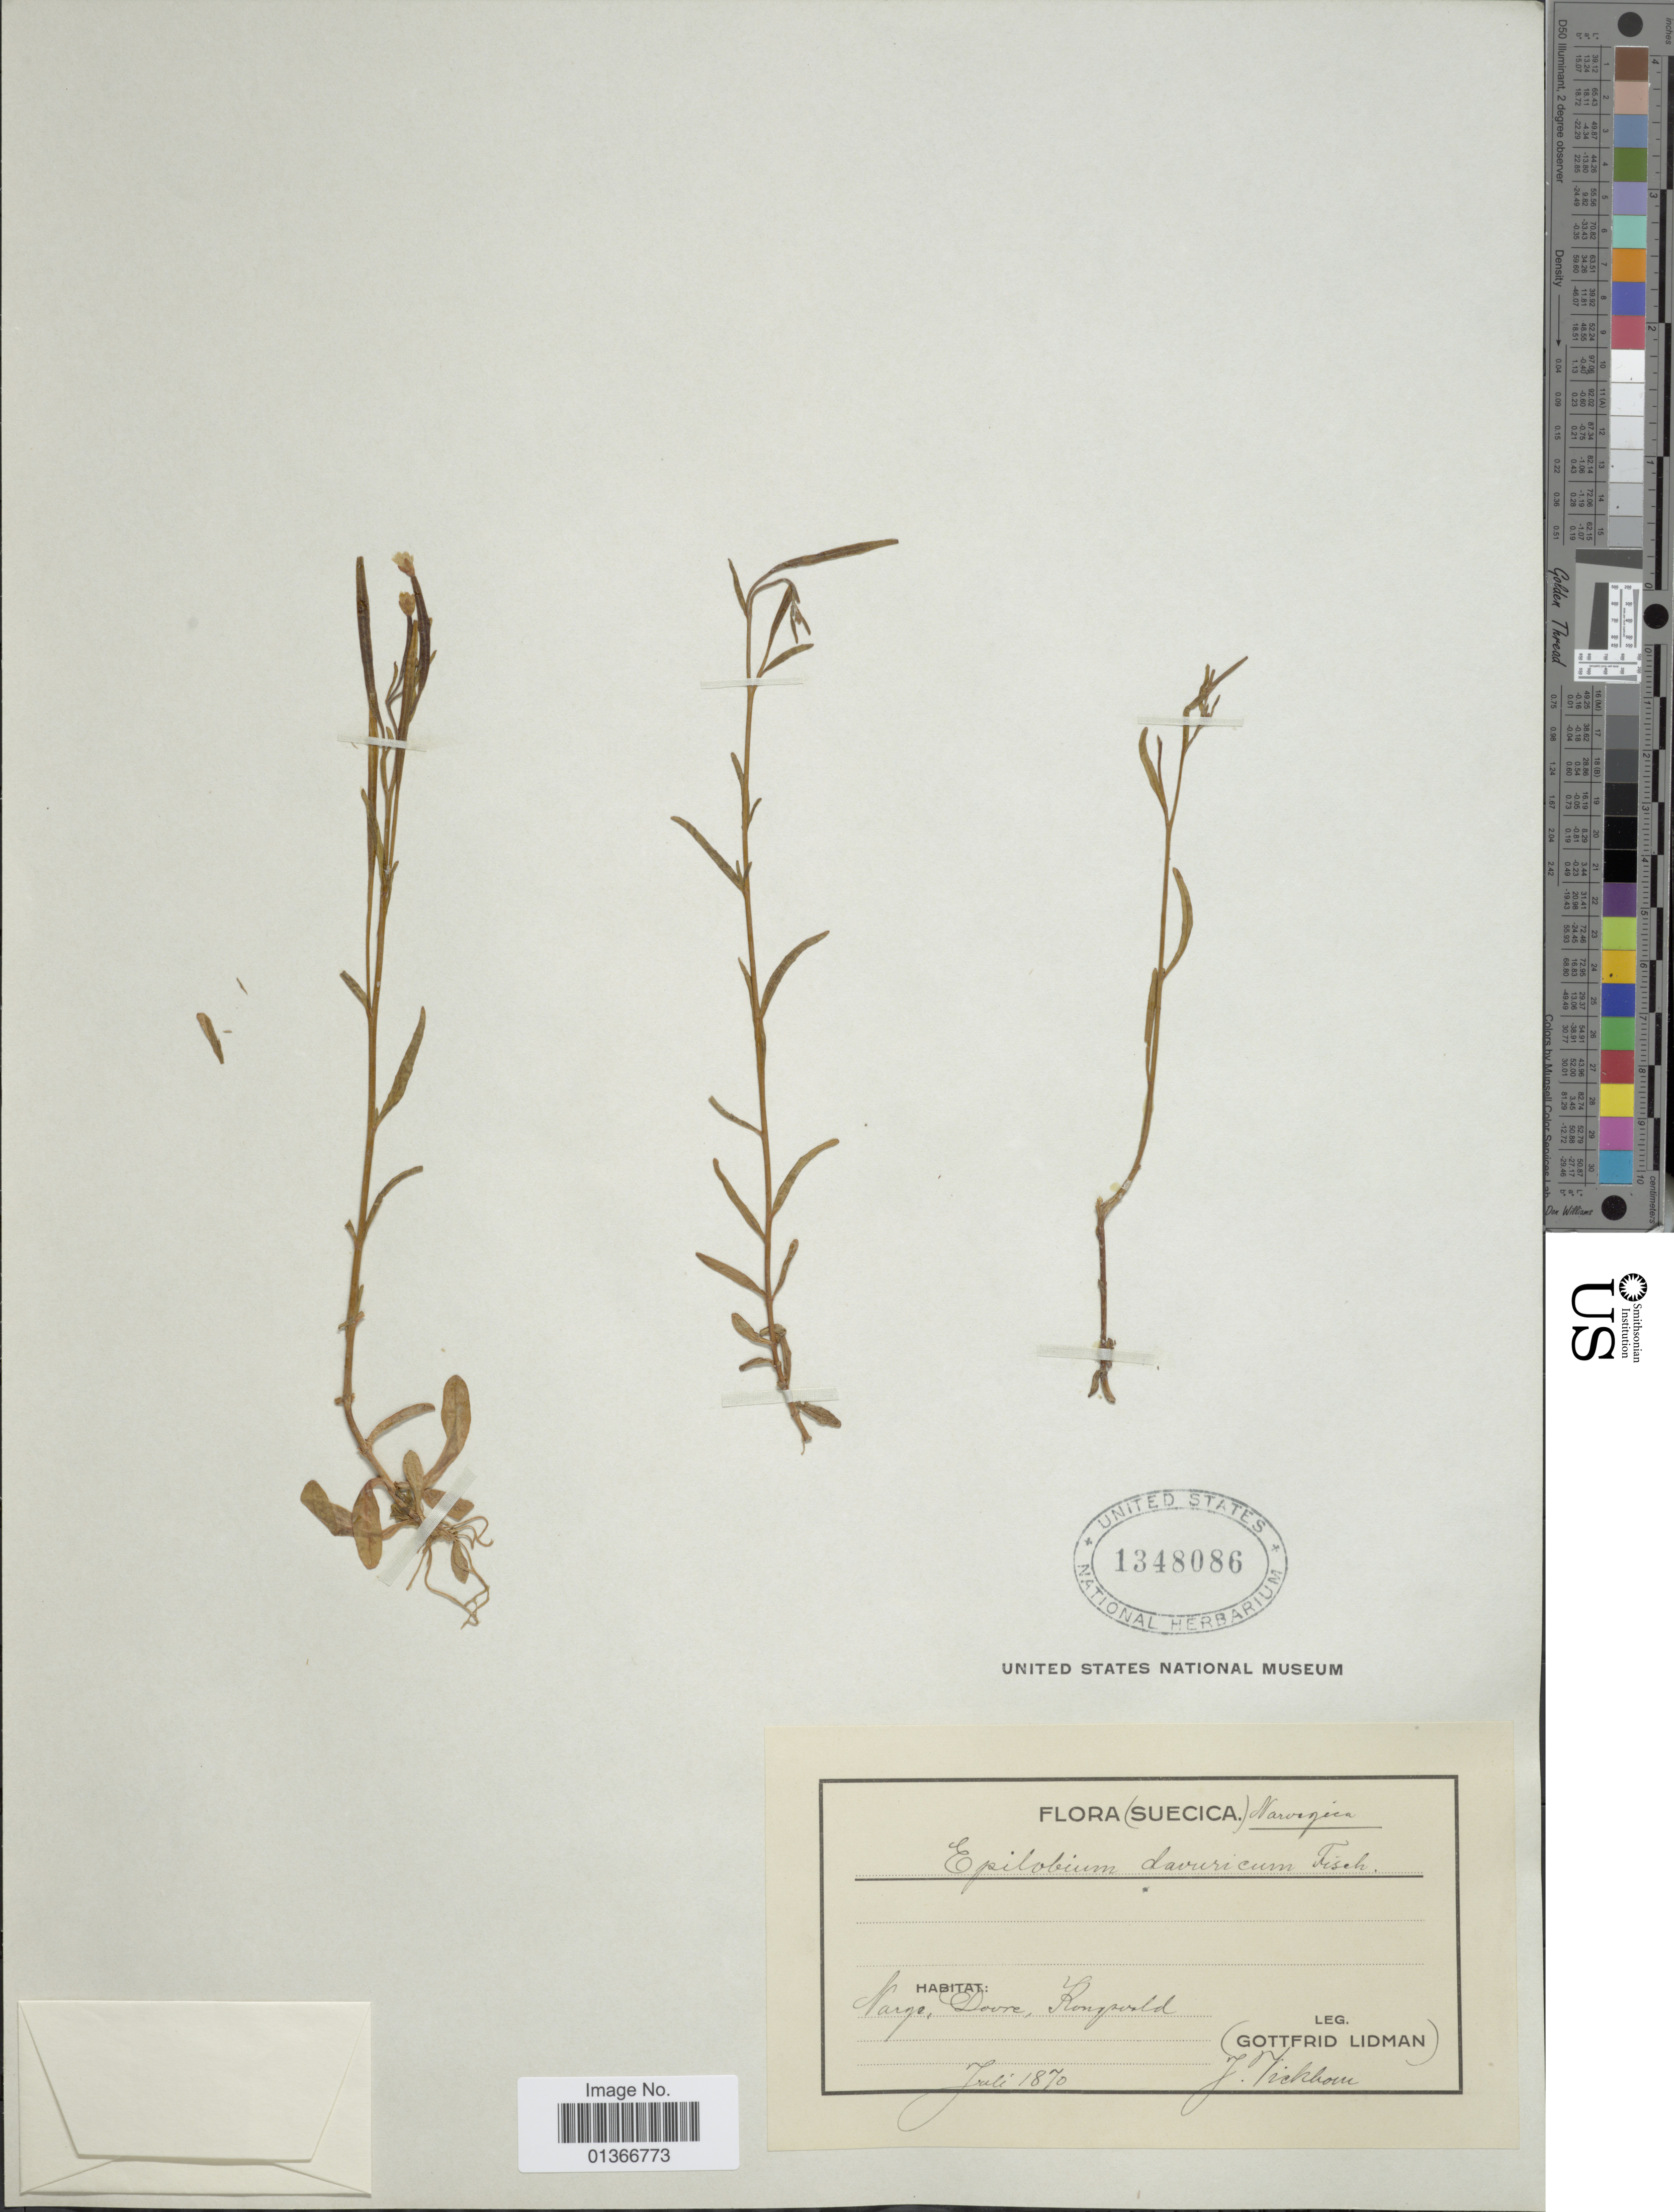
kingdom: Plantae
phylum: Tracheophyta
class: Magnoliopsida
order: Myrtales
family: Onagraceae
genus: Epilobium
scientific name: Epilobium davuricum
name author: Fisch. ex Hornem.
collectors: G. Lidman & J. Vickbom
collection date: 1870-07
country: Norway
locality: (Suecica) Norvegica, Norge, Dovre, Kongsvold.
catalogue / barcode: US 1348086